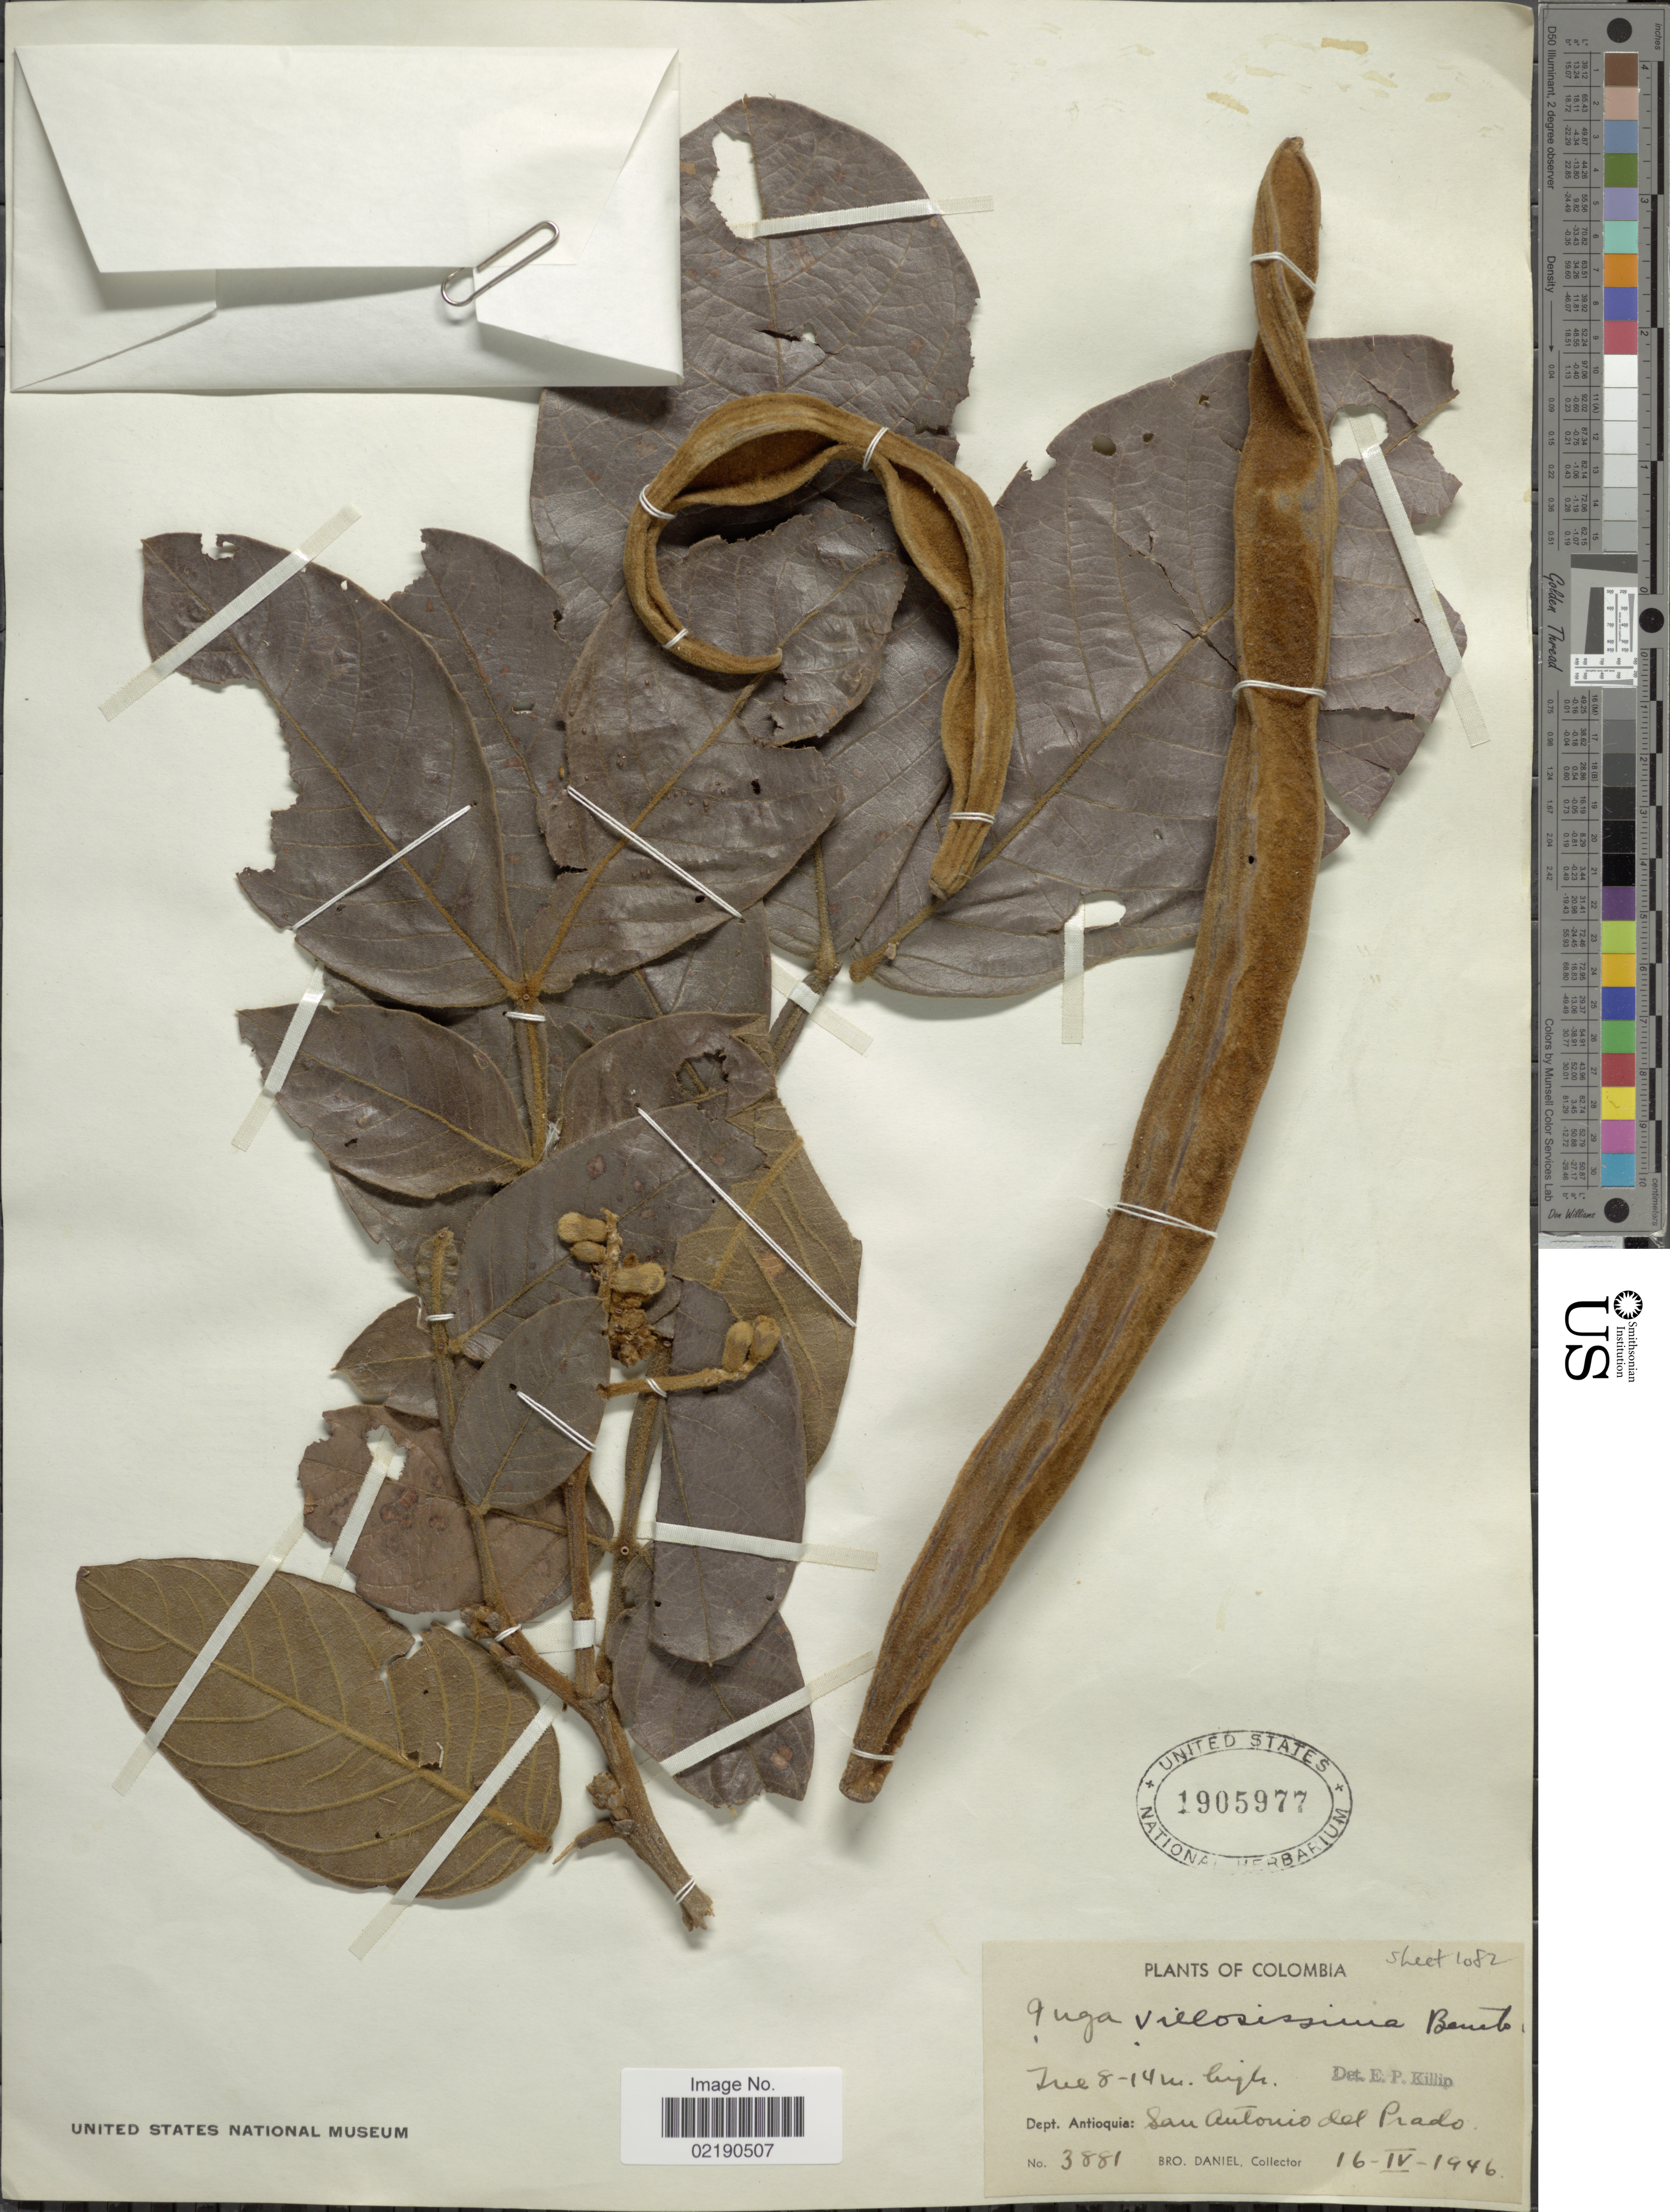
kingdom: Plantae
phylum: Tracheophyta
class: Magnoliopsida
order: Fabales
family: Fabaceae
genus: Inga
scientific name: Inga villosissima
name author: Benth.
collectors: Bro. Daniel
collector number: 3881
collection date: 1946-04-16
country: Colombia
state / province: Antioquia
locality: Dept. Antioquia: San Antonio del Prado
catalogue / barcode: US 1905977